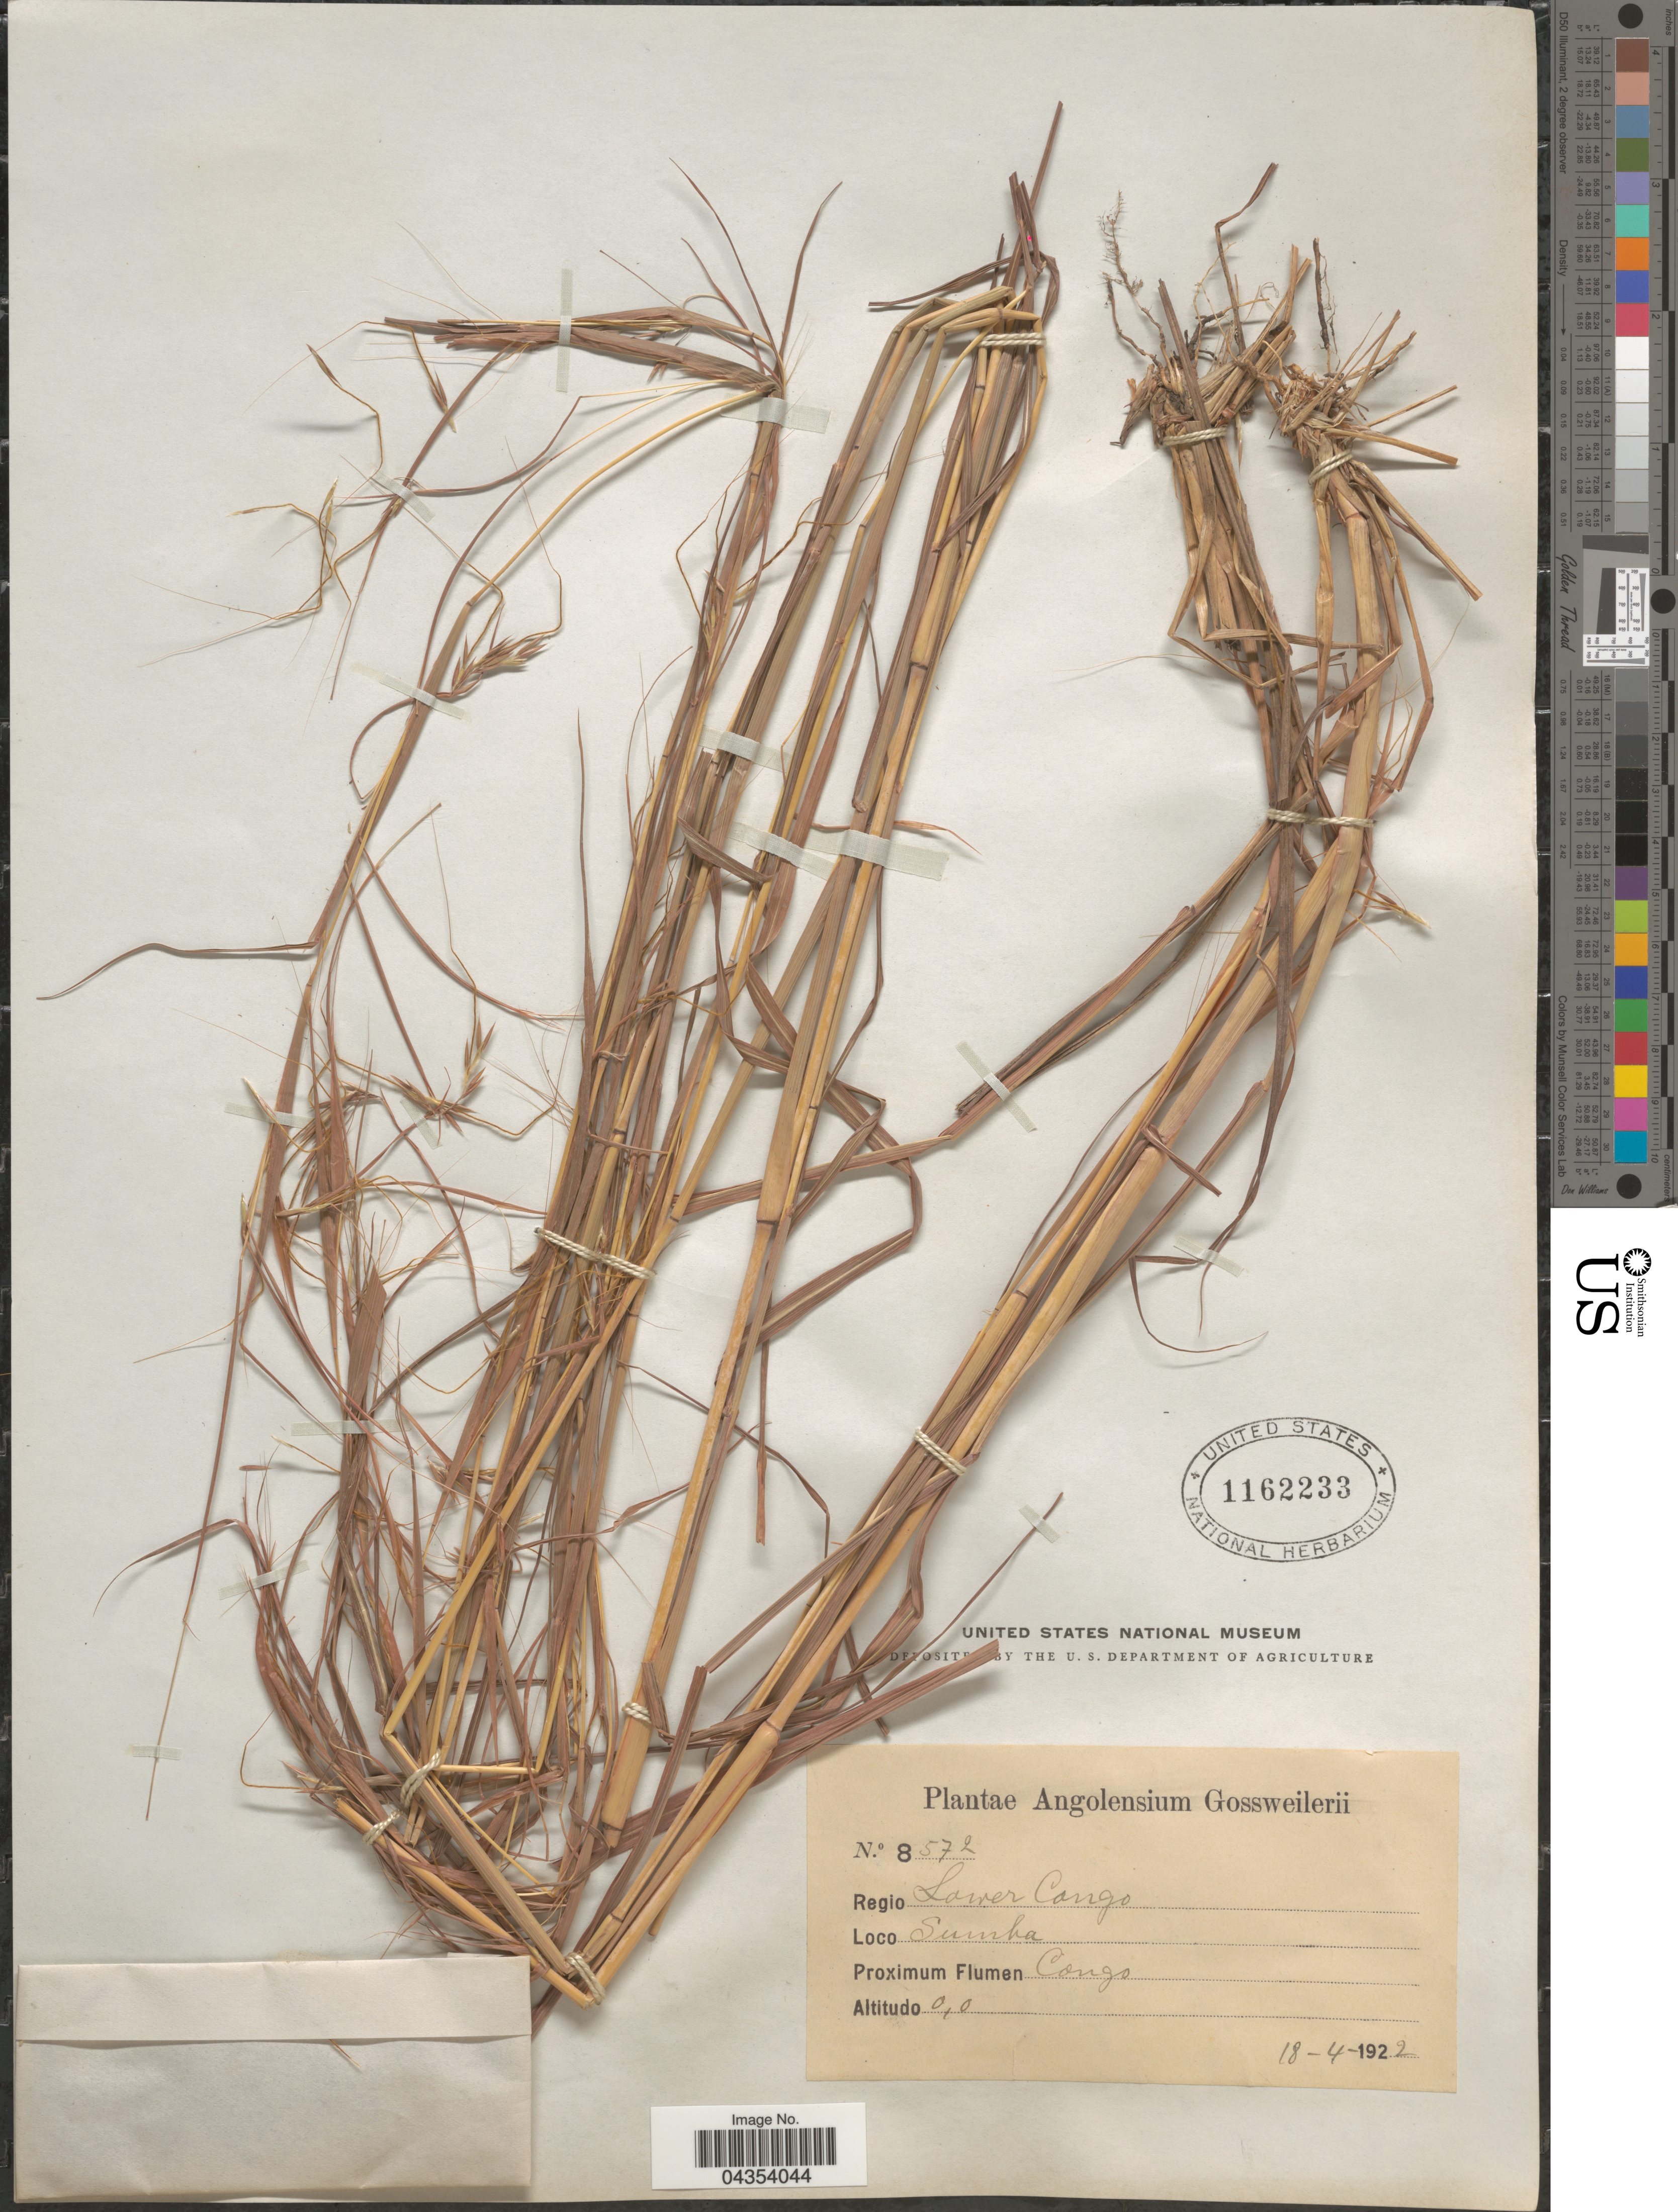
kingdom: Plantae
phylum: Tracheophyta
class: Liliopsida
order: Poales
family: Poaceae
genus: Hyparrhenia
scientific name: Hyparrhenia sp.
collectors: -. Gossweiler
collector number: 8572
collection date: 1922-04-18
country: Angola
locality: Regio Lower Congo. Sumba. Proximum Flumen Congo.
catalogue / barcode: US 1162233